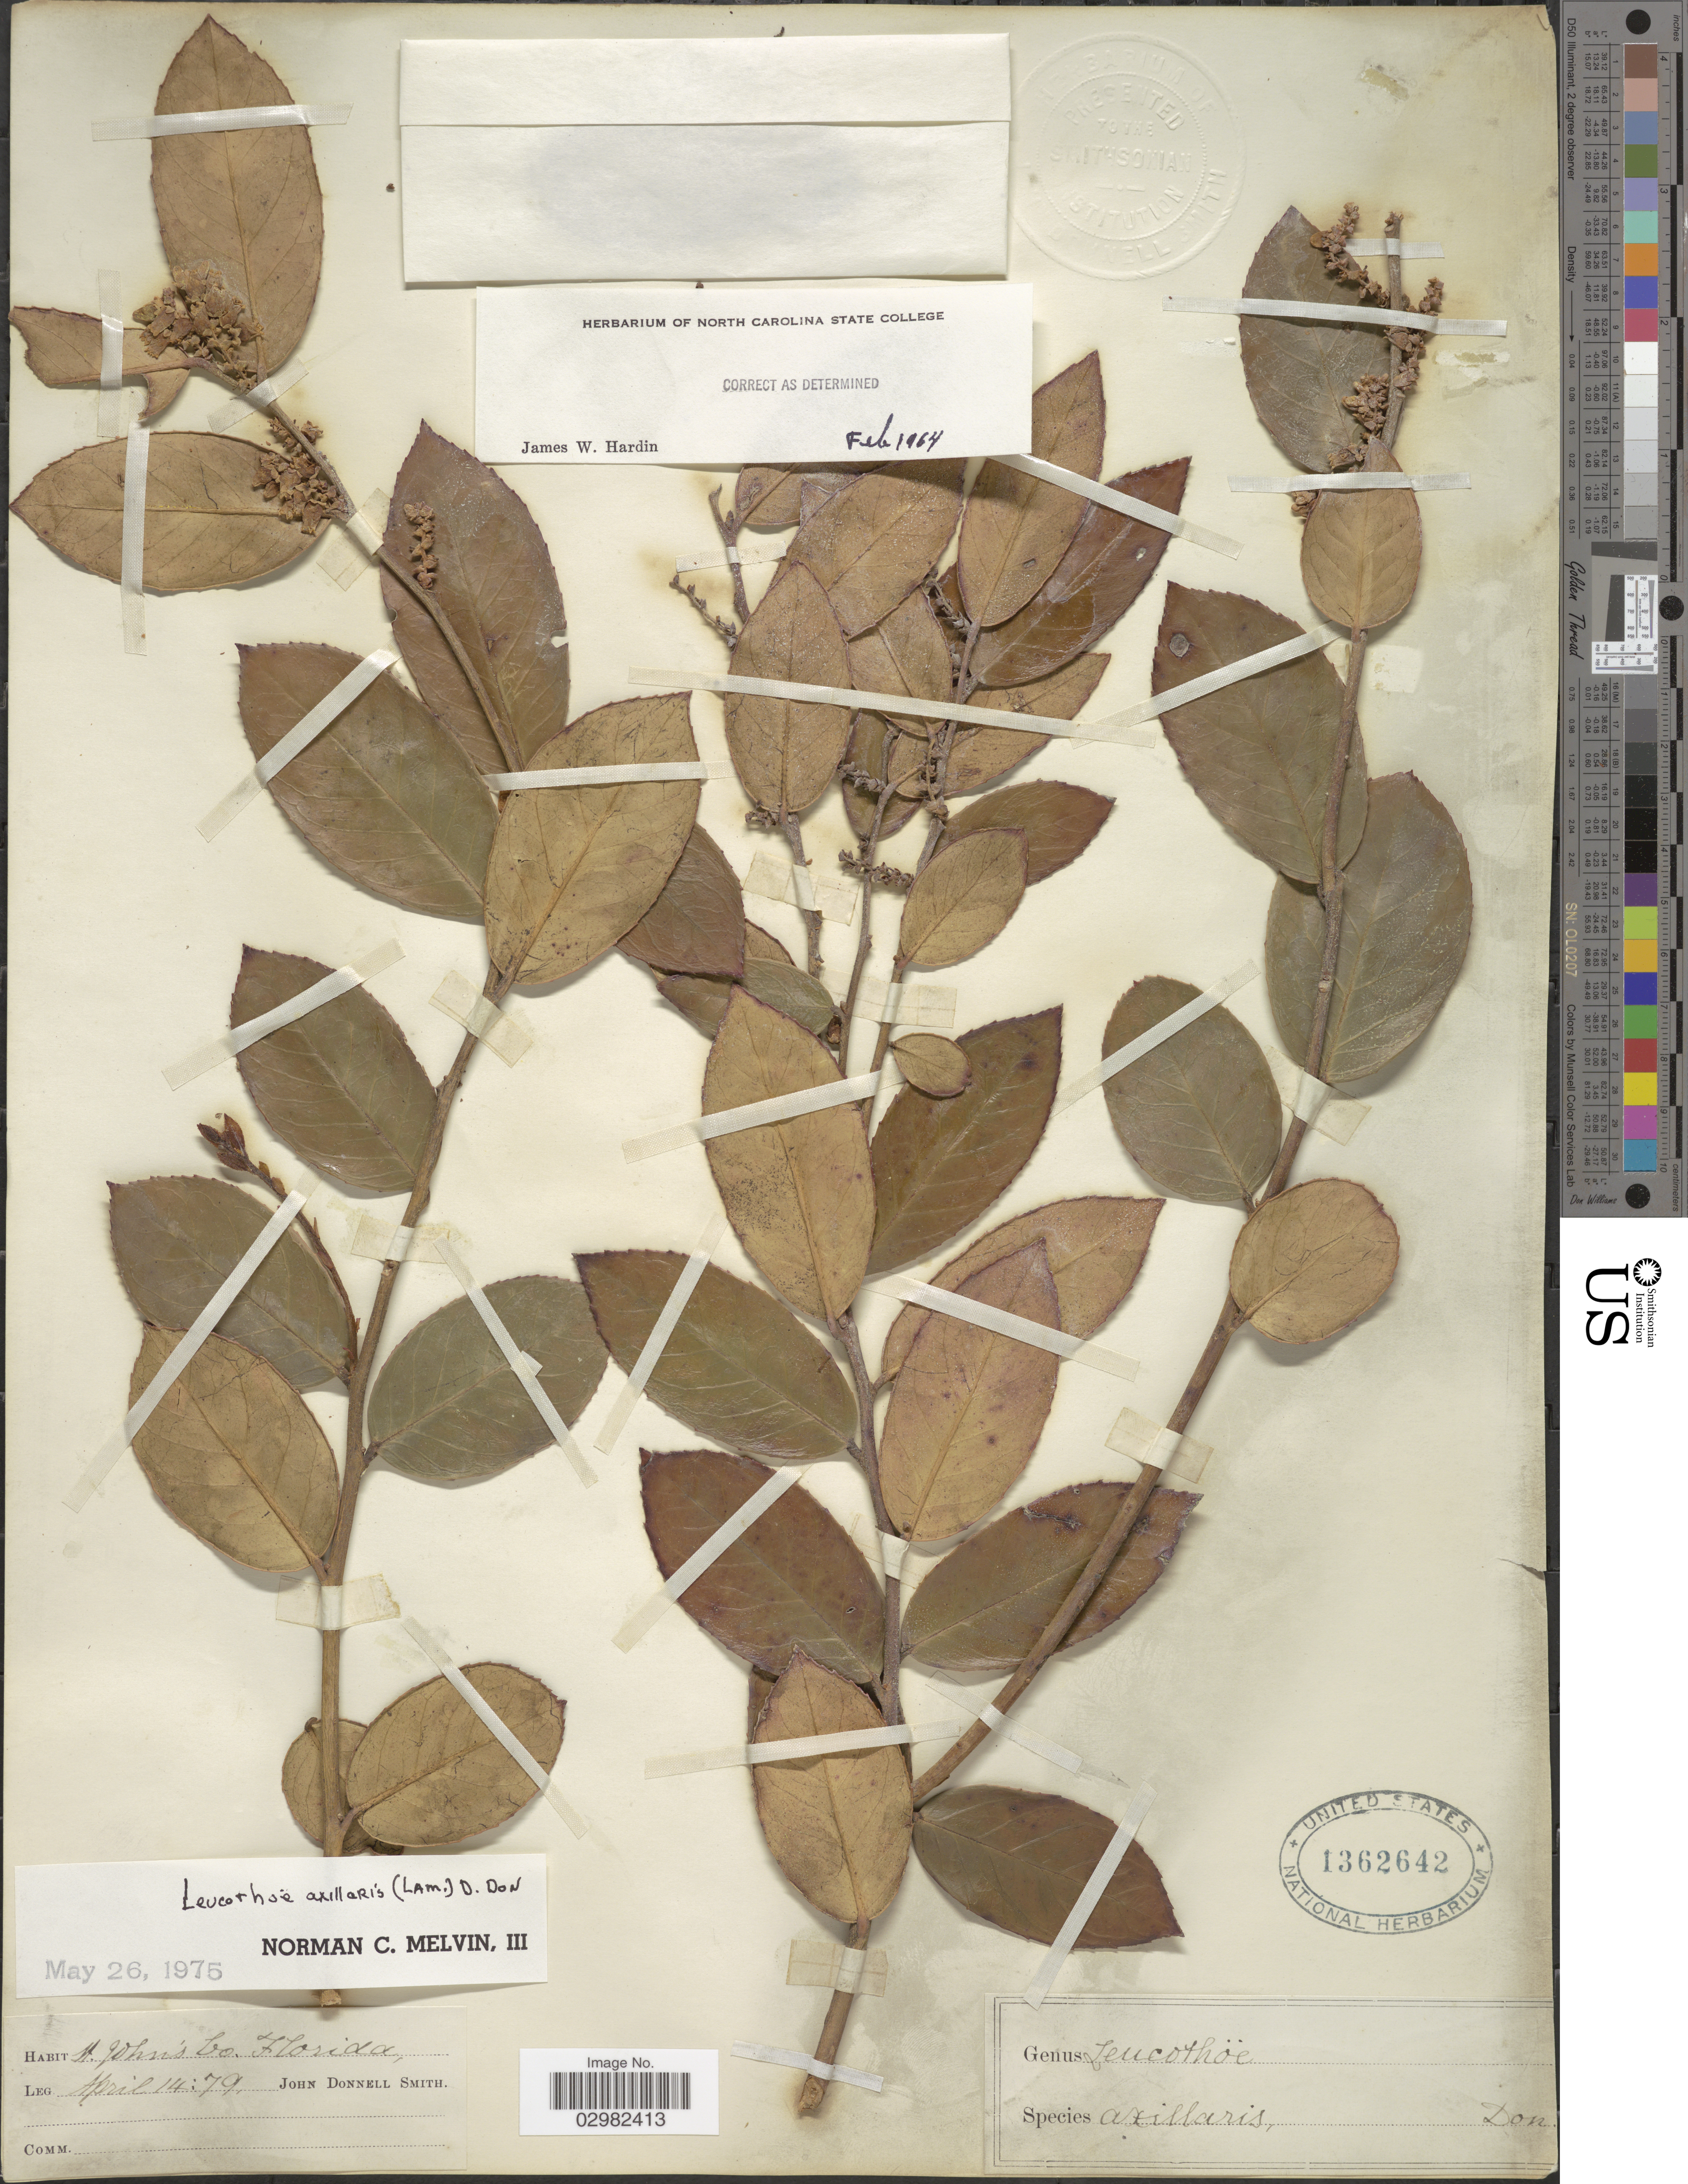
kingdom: Plantae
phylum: Tracheophyta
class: Magnoliopsida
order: Ericales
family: Ericaceae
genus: Leucothoe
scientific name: Leucothoë axillaris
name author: (Lam.) D. Don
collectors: J. Donnell Smith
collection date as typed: Transcribed d/m/y: 14/4/79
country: United States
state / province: Florida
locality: St. John's Co.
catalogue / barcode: US 1362642